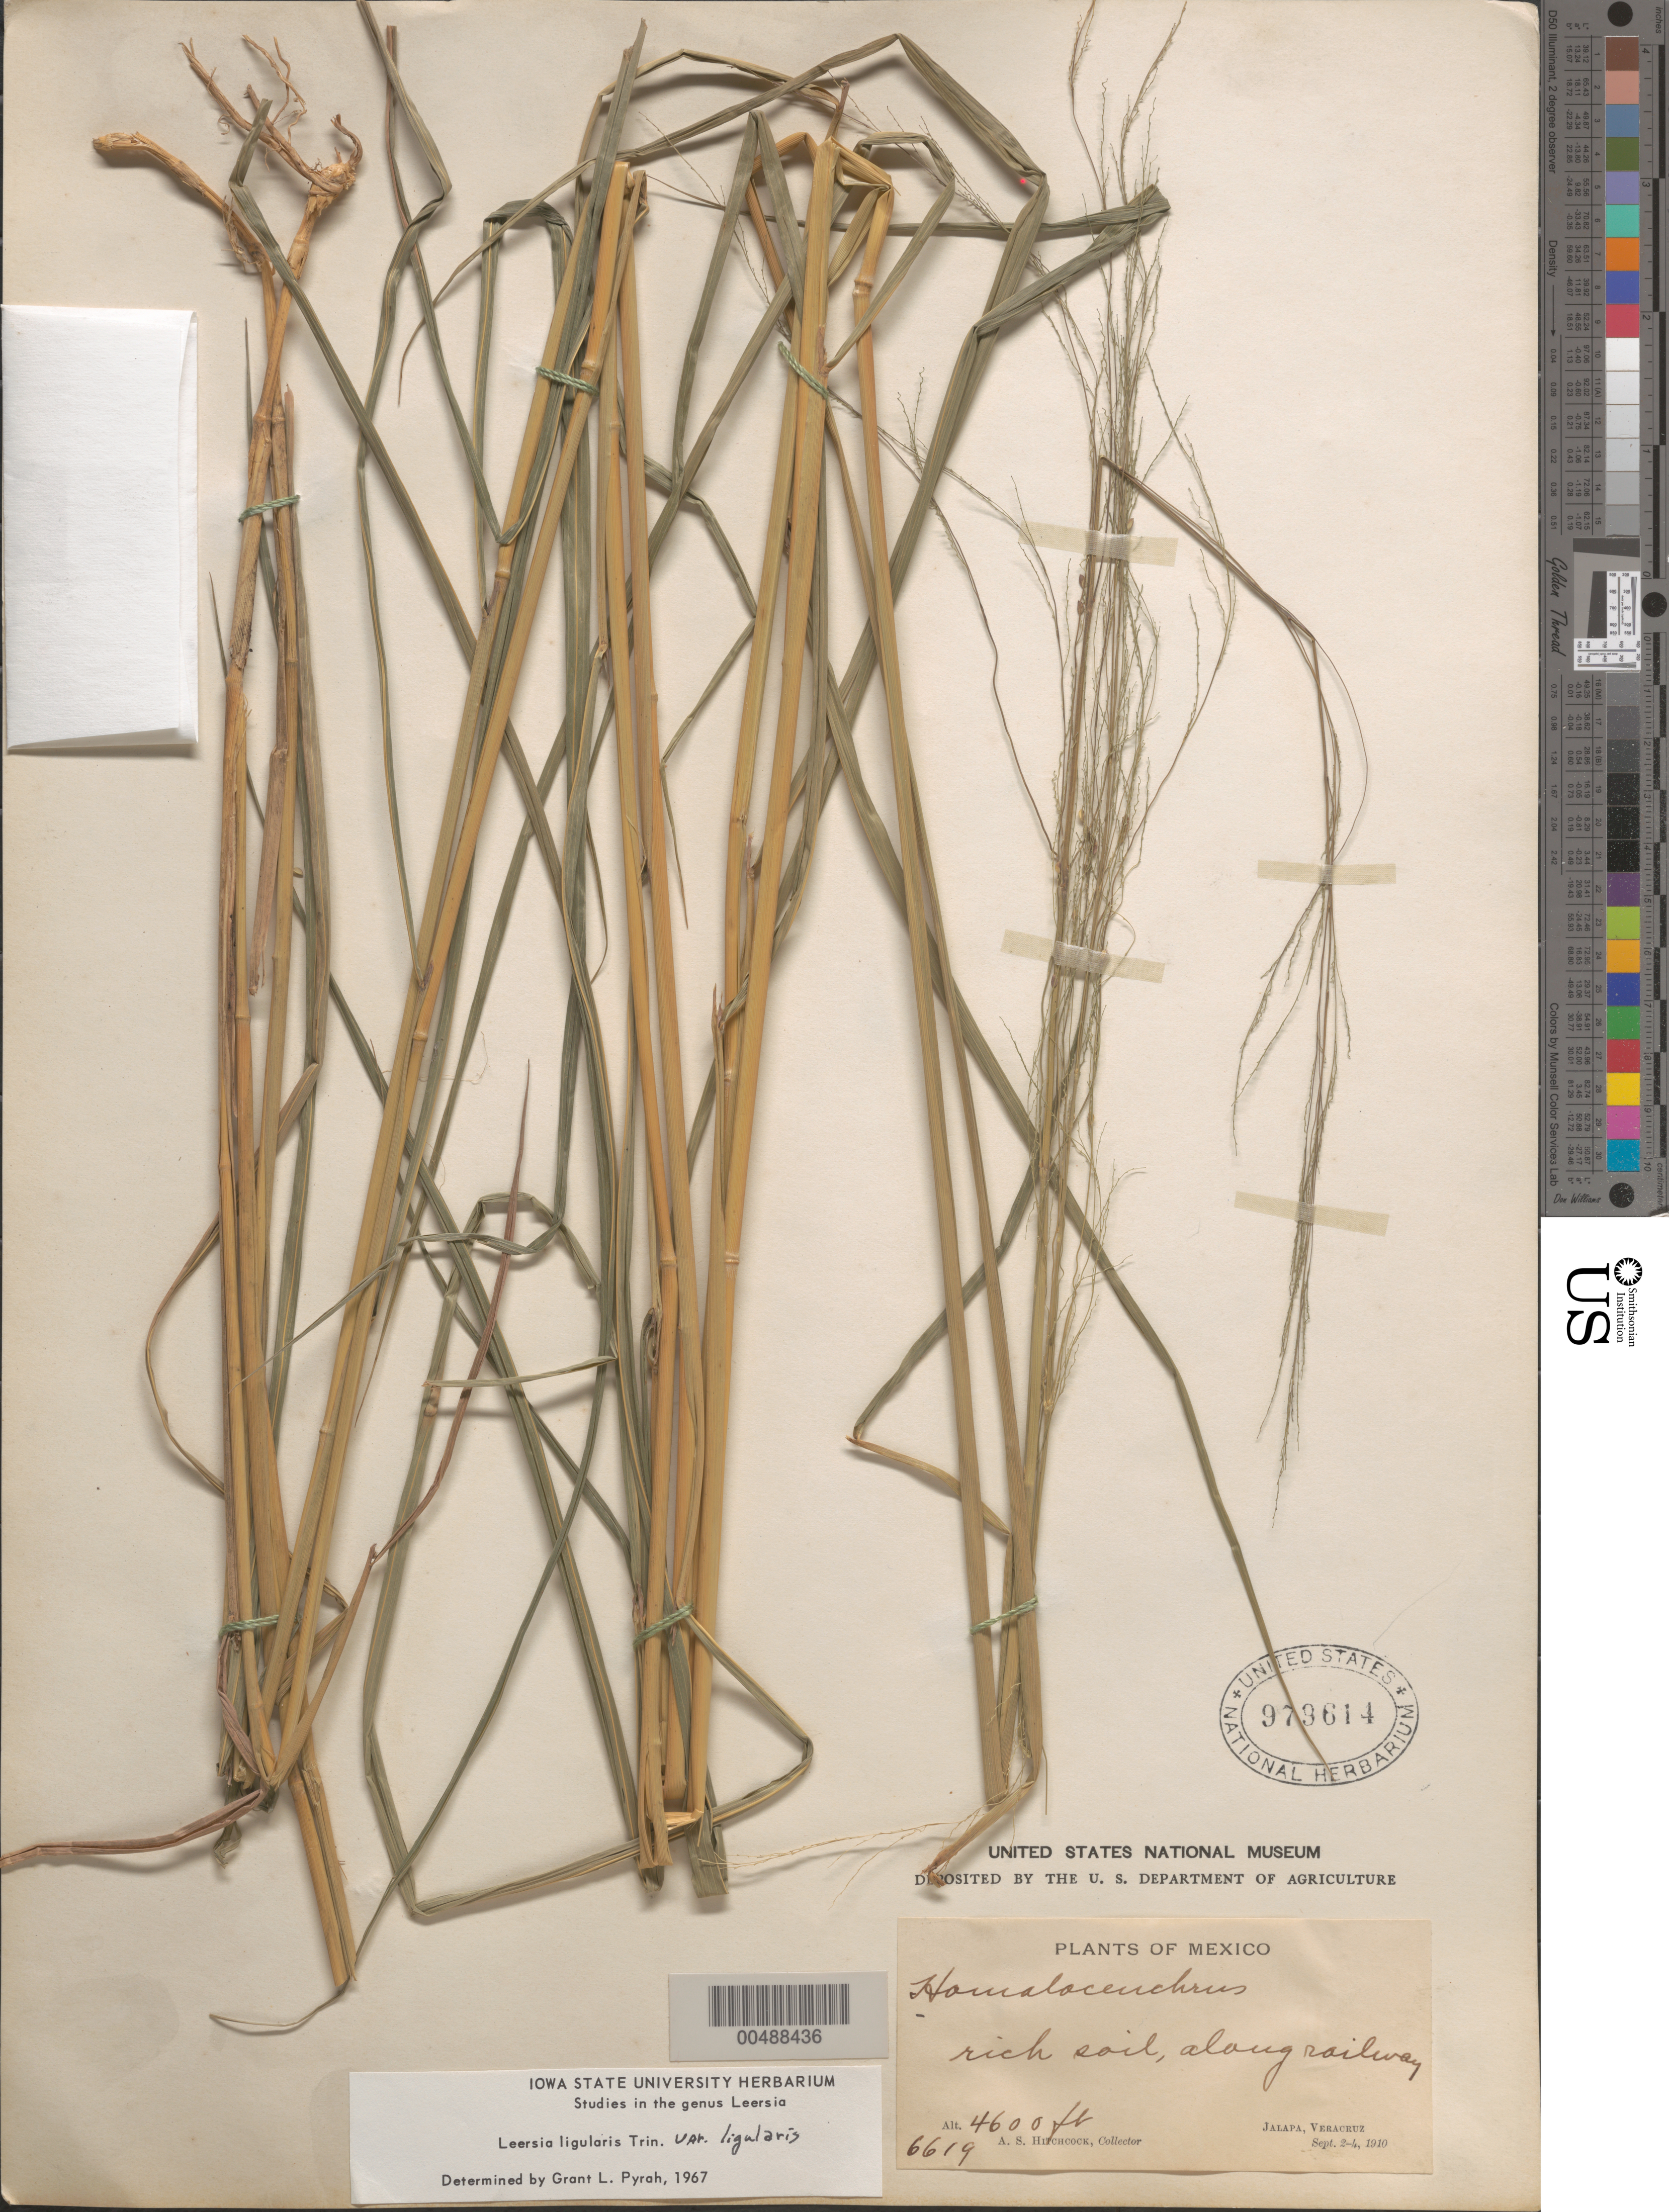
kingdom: Plantae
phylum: Tracheophyta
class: Liliopsida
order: Poales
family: Poaceae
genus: Leersia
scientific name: Leersia ligularis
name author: Trin.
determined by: Pyrah, G. L.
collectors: A. S. Hitchcock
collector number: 6619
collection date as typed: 2 Sep 1910 to 4 Sep 1910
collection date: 1910-09-02/1910-09-04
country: Mexico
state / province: Veracruz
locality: Jalapa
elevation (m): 1402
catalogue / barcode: US 979614